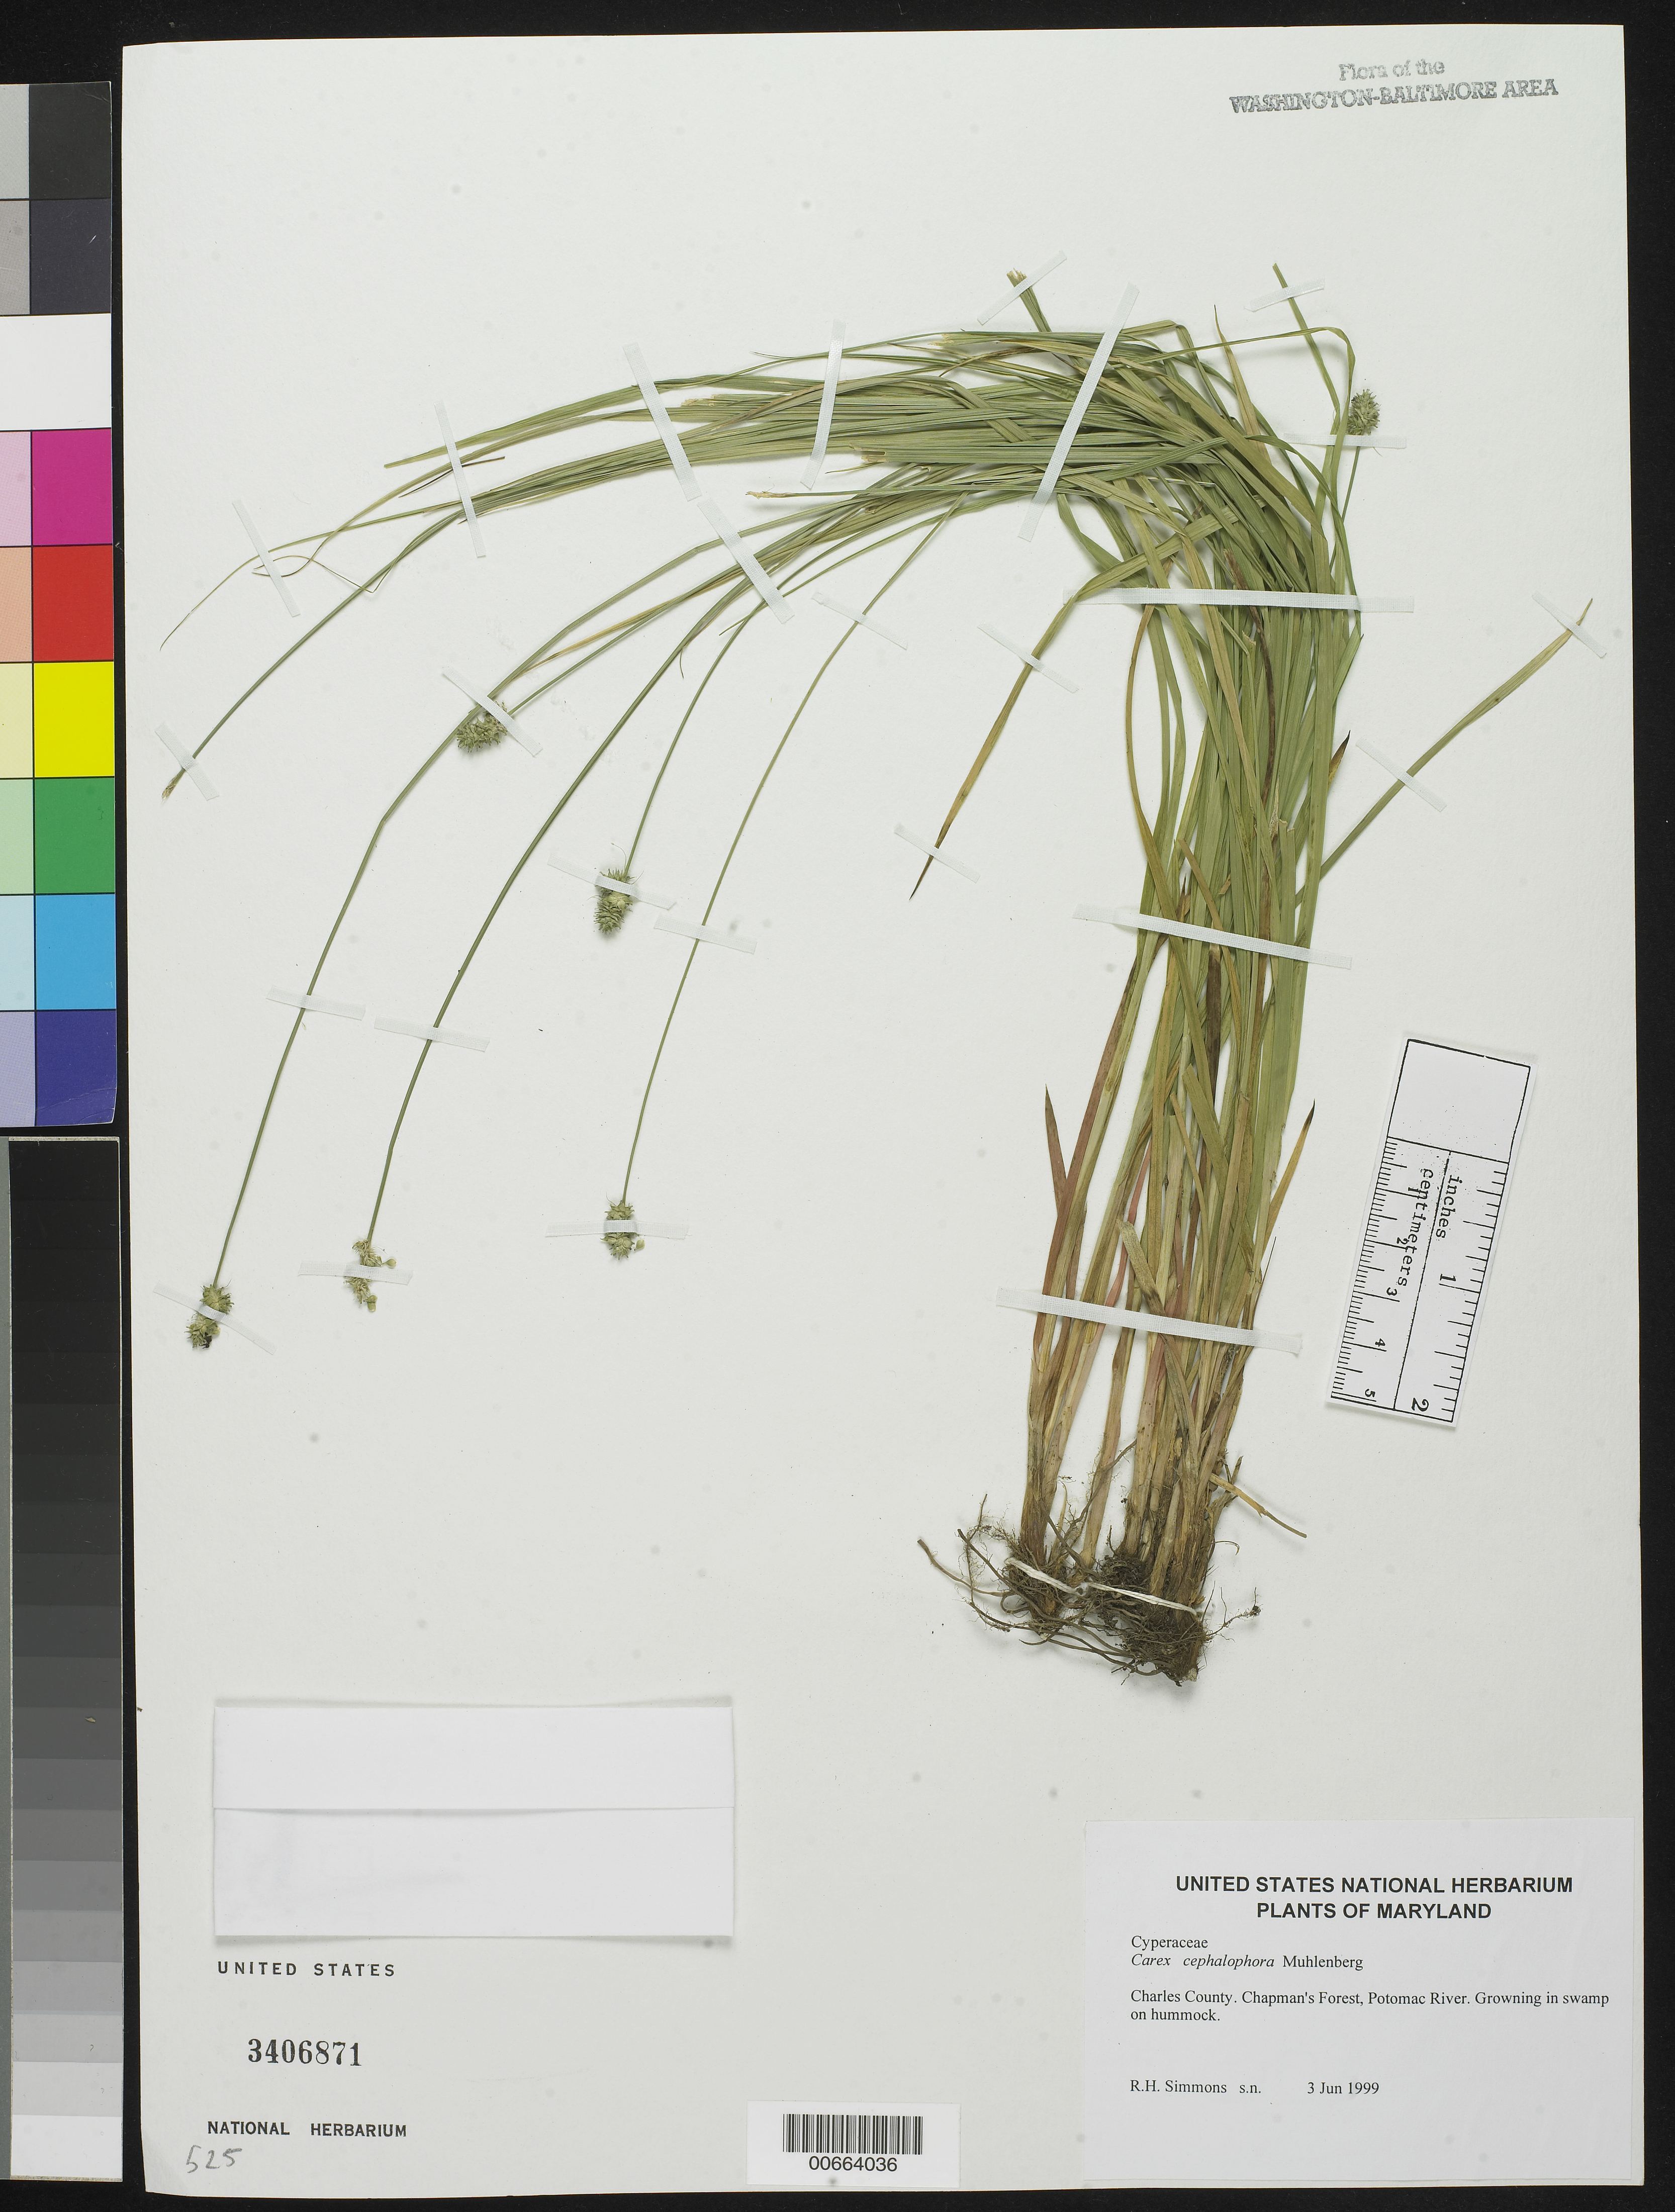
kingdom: Plantae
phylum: Tracheophyta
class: Liliopsida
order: Poales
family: Cyperaceae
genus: Carex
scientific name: Carex cephalophora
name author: Muhl. ex Willd.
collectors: R. H. Simmons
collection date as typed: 03 Jun 1999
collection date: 1999-06-03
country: United States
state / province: Maryland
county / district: Charles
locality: Chapman's Forest, Potomac River.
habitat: Growing in swamp on hummock.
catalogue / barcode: US 3406871